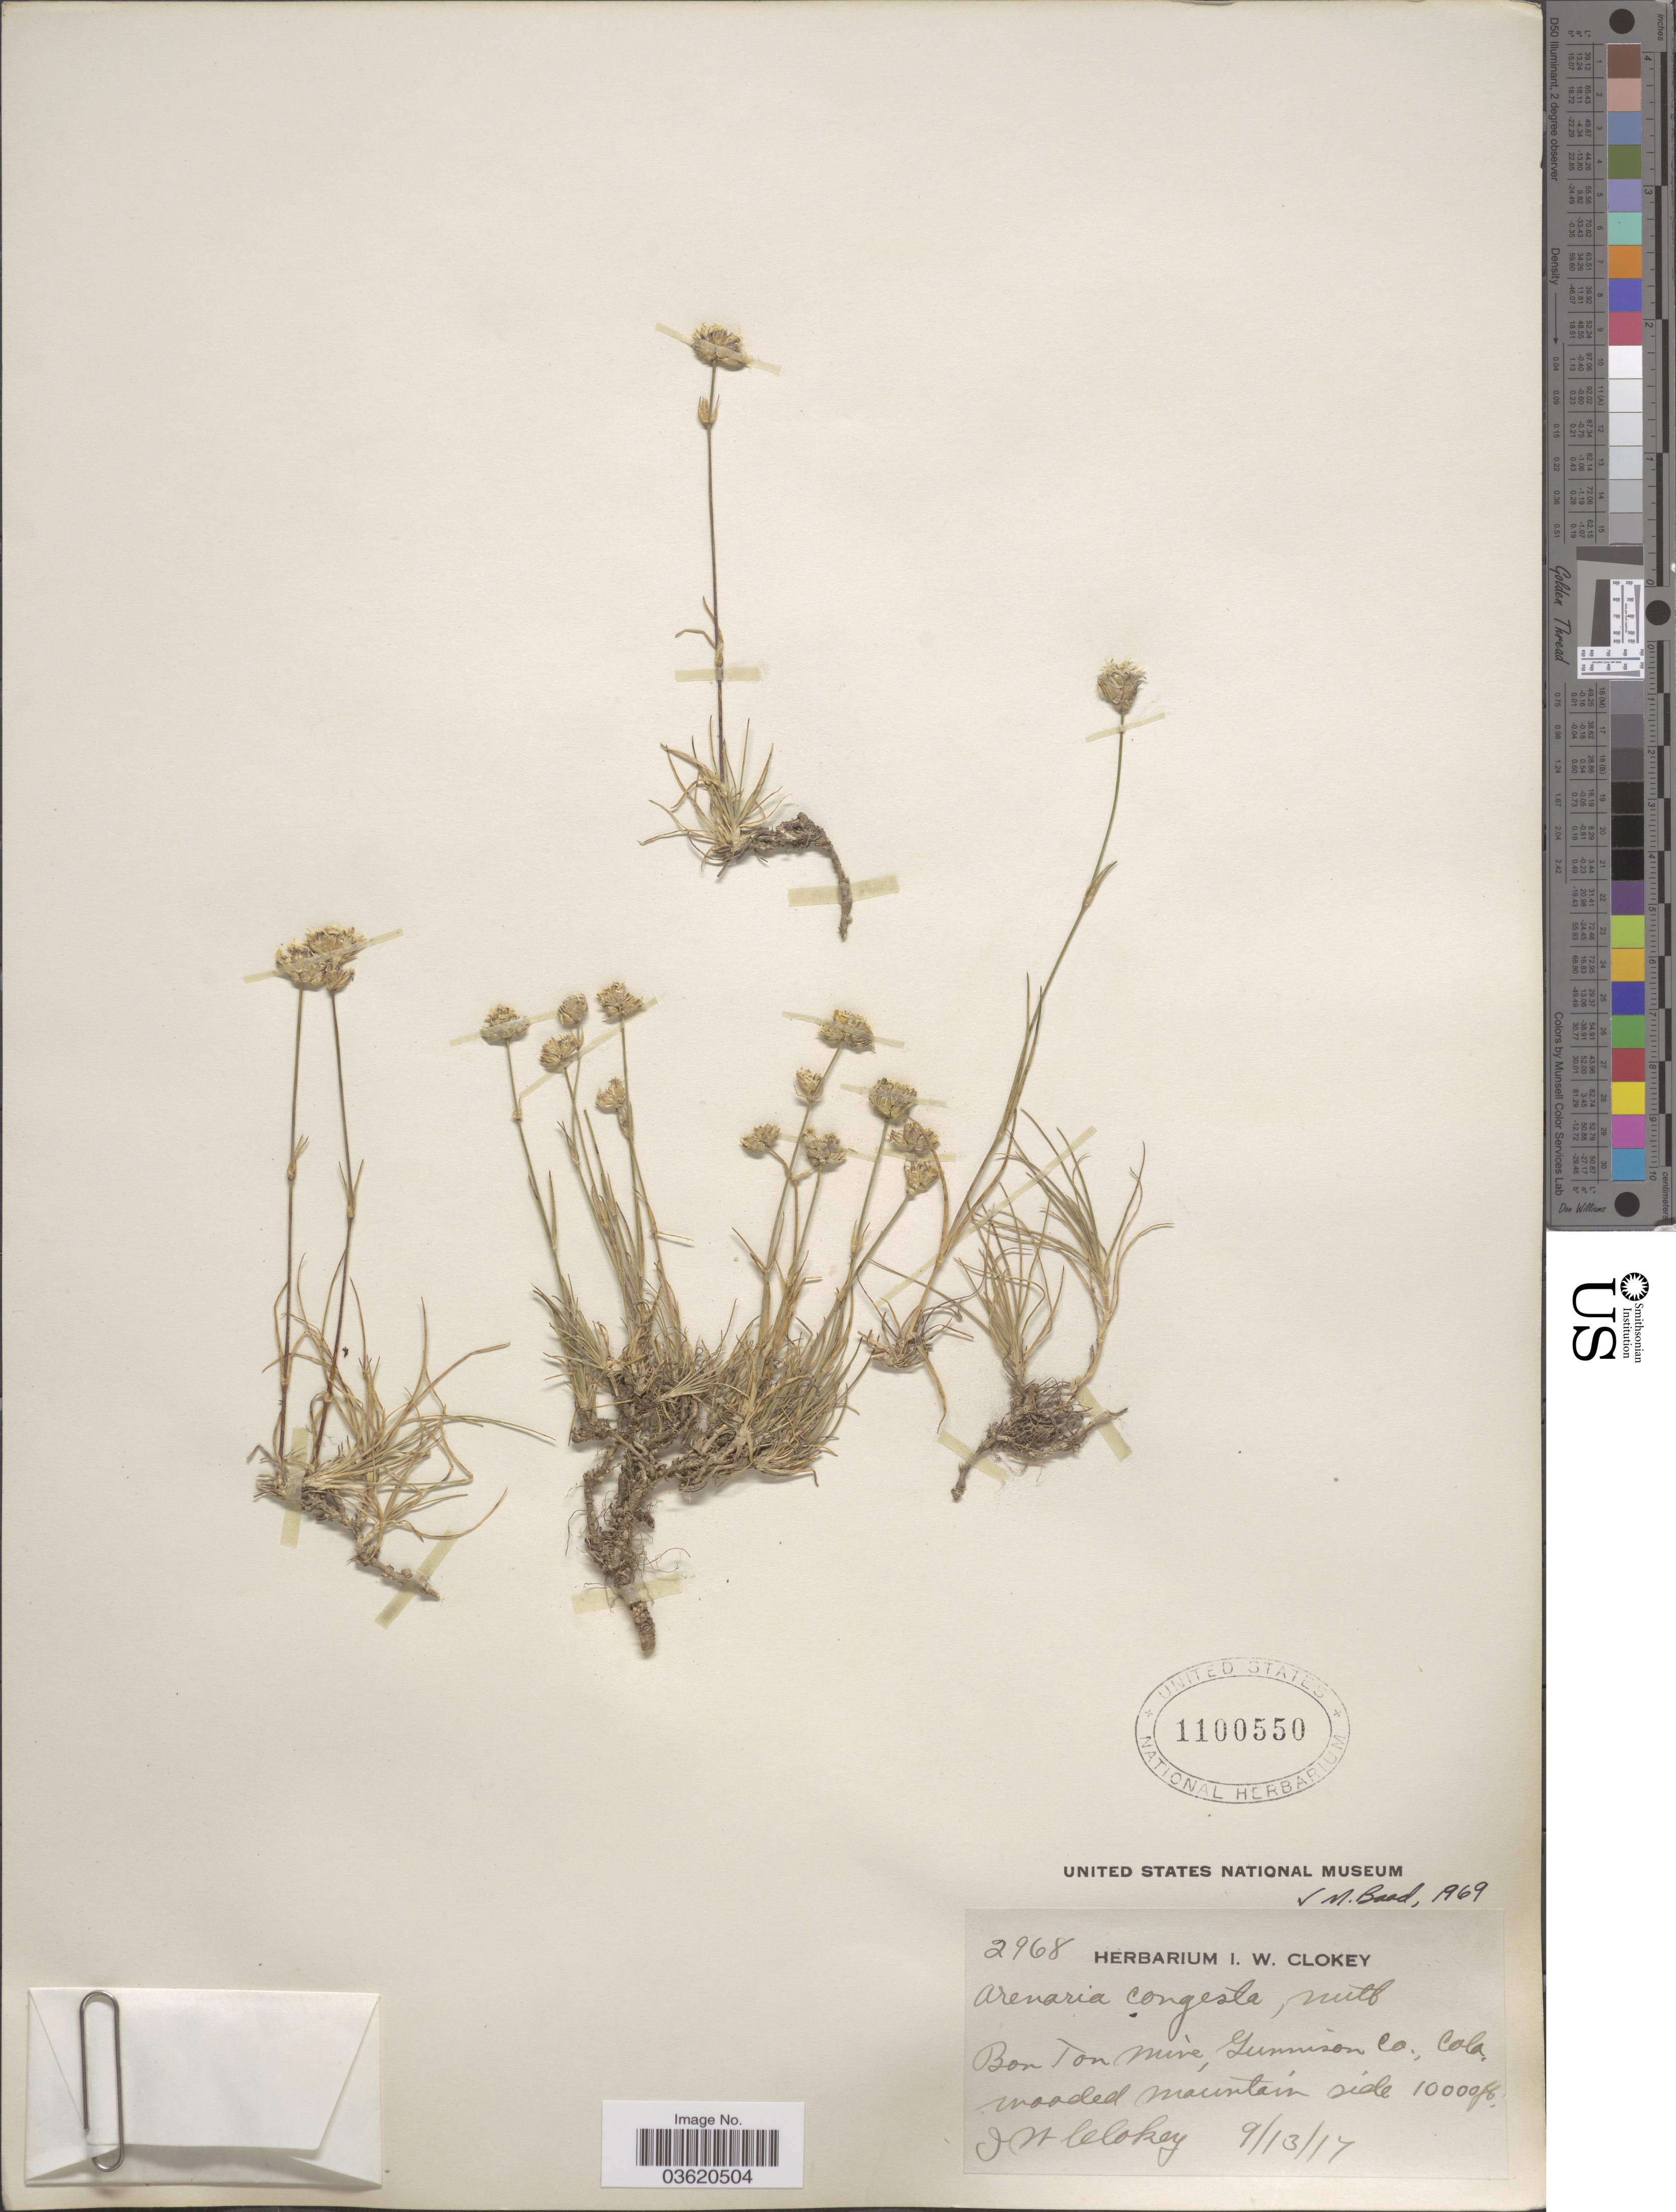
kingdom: Plantae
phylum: Tracheophyta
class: Magnoliopsida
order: Caryophyllales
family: Caryophyllaceae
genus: Eremogone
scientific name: Eremogone congesta var. congesta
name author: (Nutt.) Ikonn.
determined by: Strong, Mark T., (BOT), Smithsonian Institution - National Museum of Natural History (UNITED STATES)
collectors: I. W. Clokey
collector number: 2968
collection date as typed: Transcribed d/m/y: 13/9/17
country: United States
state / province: Colorado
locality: Bon Ton Mine, Gunnison Co.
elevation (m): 3048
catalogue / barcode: US 1100550